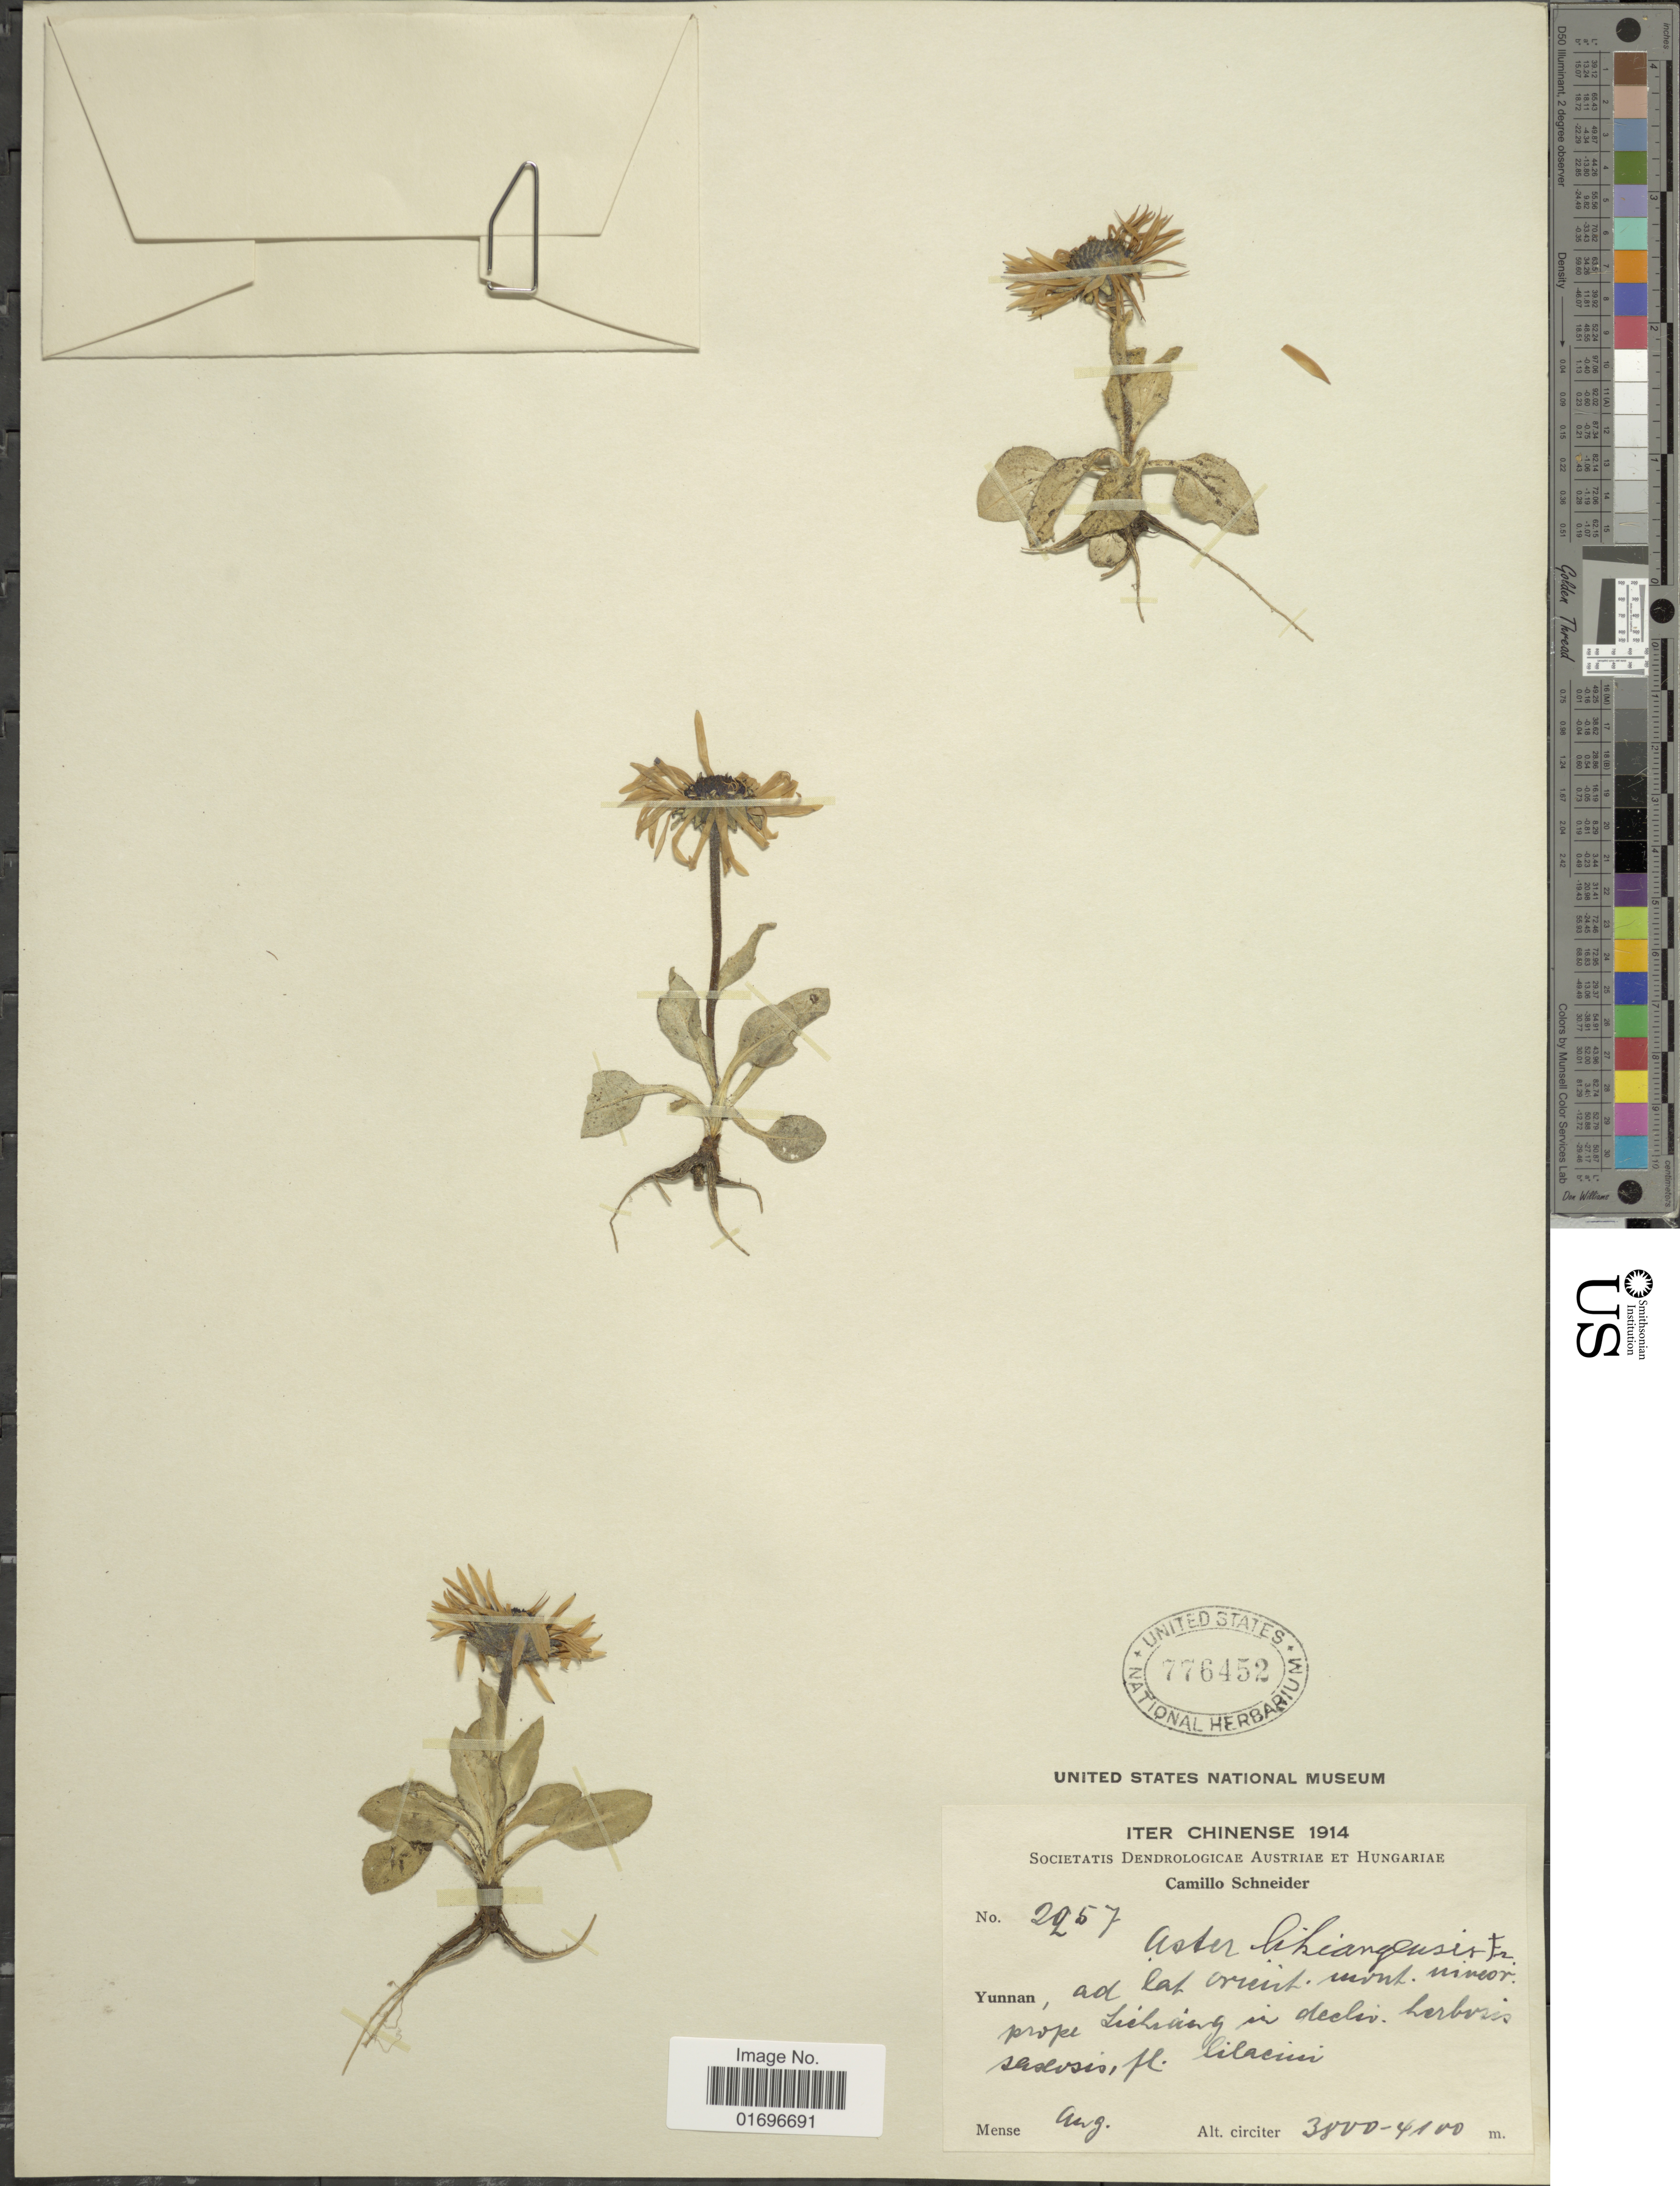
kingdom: Plantae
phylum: Tracheophyta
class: Magnoliopsida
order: Asterales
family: Asteraceae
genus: Aster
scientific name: Aster likiangensis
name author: Franch.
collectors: C. K. Schneider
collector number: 2957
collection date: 1914-08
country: China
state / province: Yunnan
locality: Yunnan, ad lat orient. mont. niveor. prope Lichiang in decliv. herbosis saslosis [interpreted]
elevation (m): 3800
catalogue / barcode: US 776452